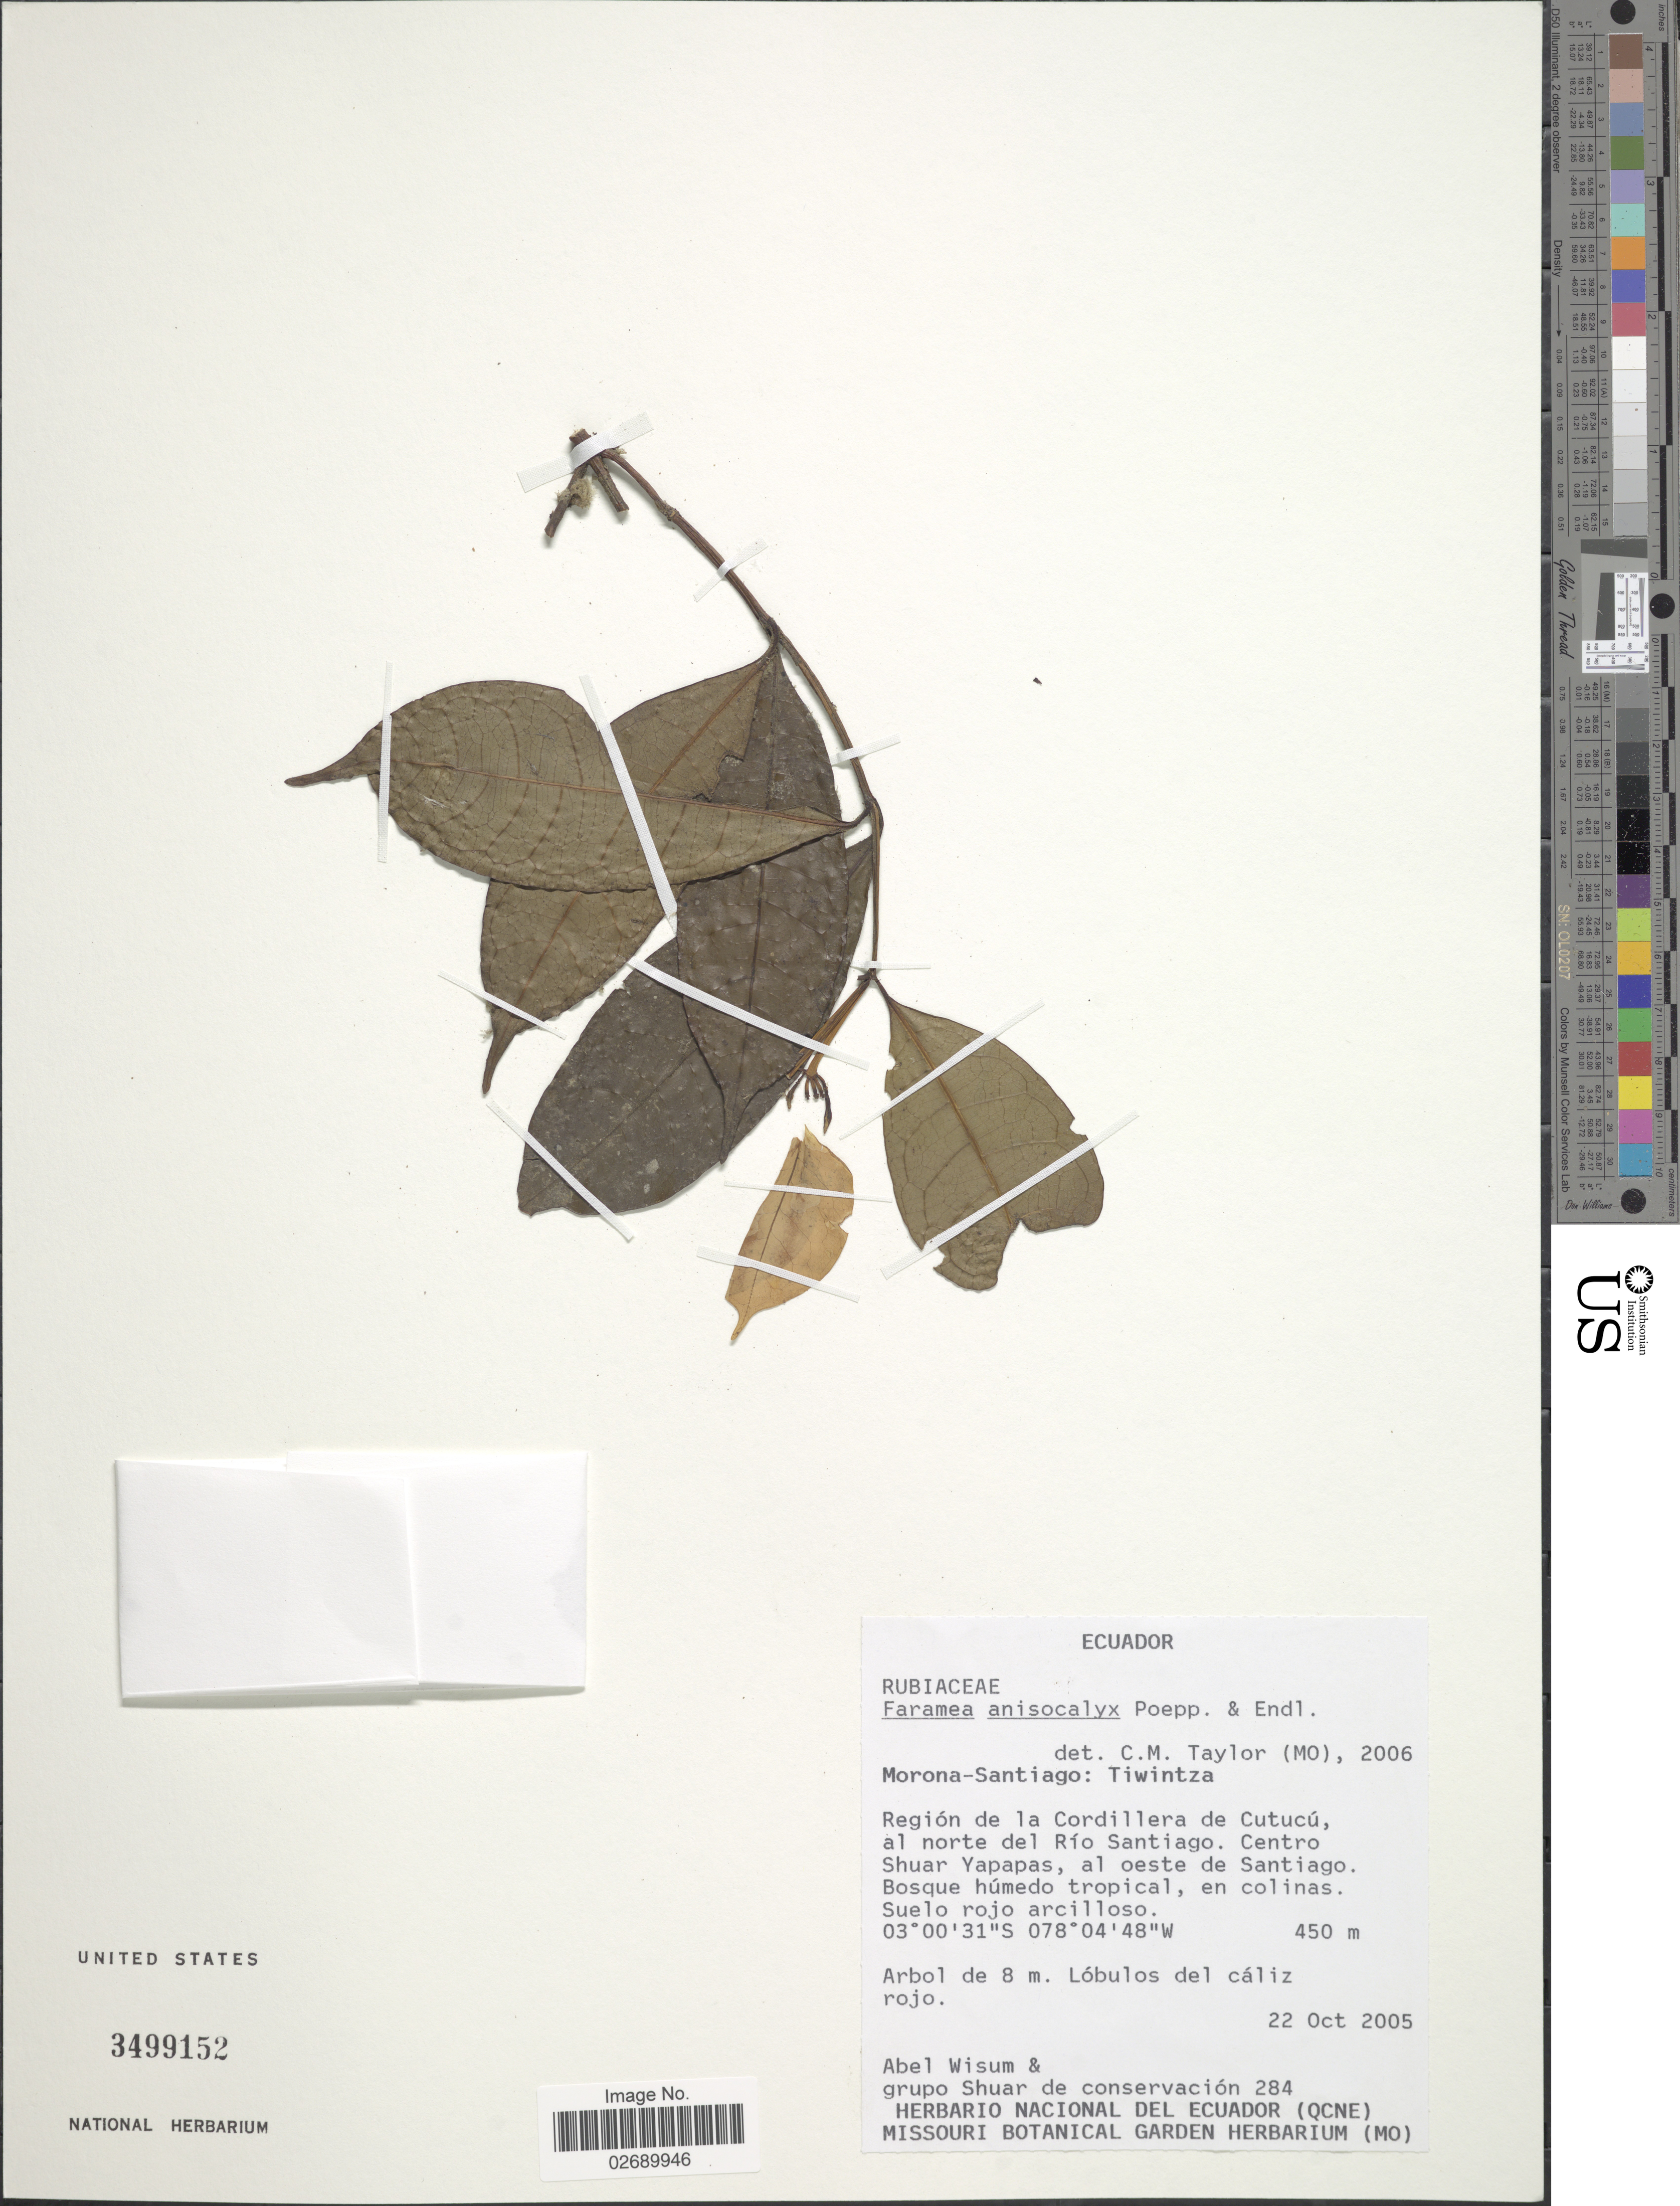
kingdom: Plantae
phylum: Tracheophyta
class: Magnoliopsida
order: Gentianales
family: Rubiaceae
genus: Faramea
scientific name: Faramea anisocalyx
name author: Poepp. & Endl.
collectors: A. Wisum & Grupo Shuar de conservación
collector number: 284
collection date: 2005-10-22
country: Ecuador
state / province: Morona-Santiago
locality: Tiwintza. Region de la Cordillera de Cutucu al norte del Rio Santiago. Centro Shuar Yapapas, al oeste de Santiago.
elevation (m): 450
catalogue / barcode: US 3499152